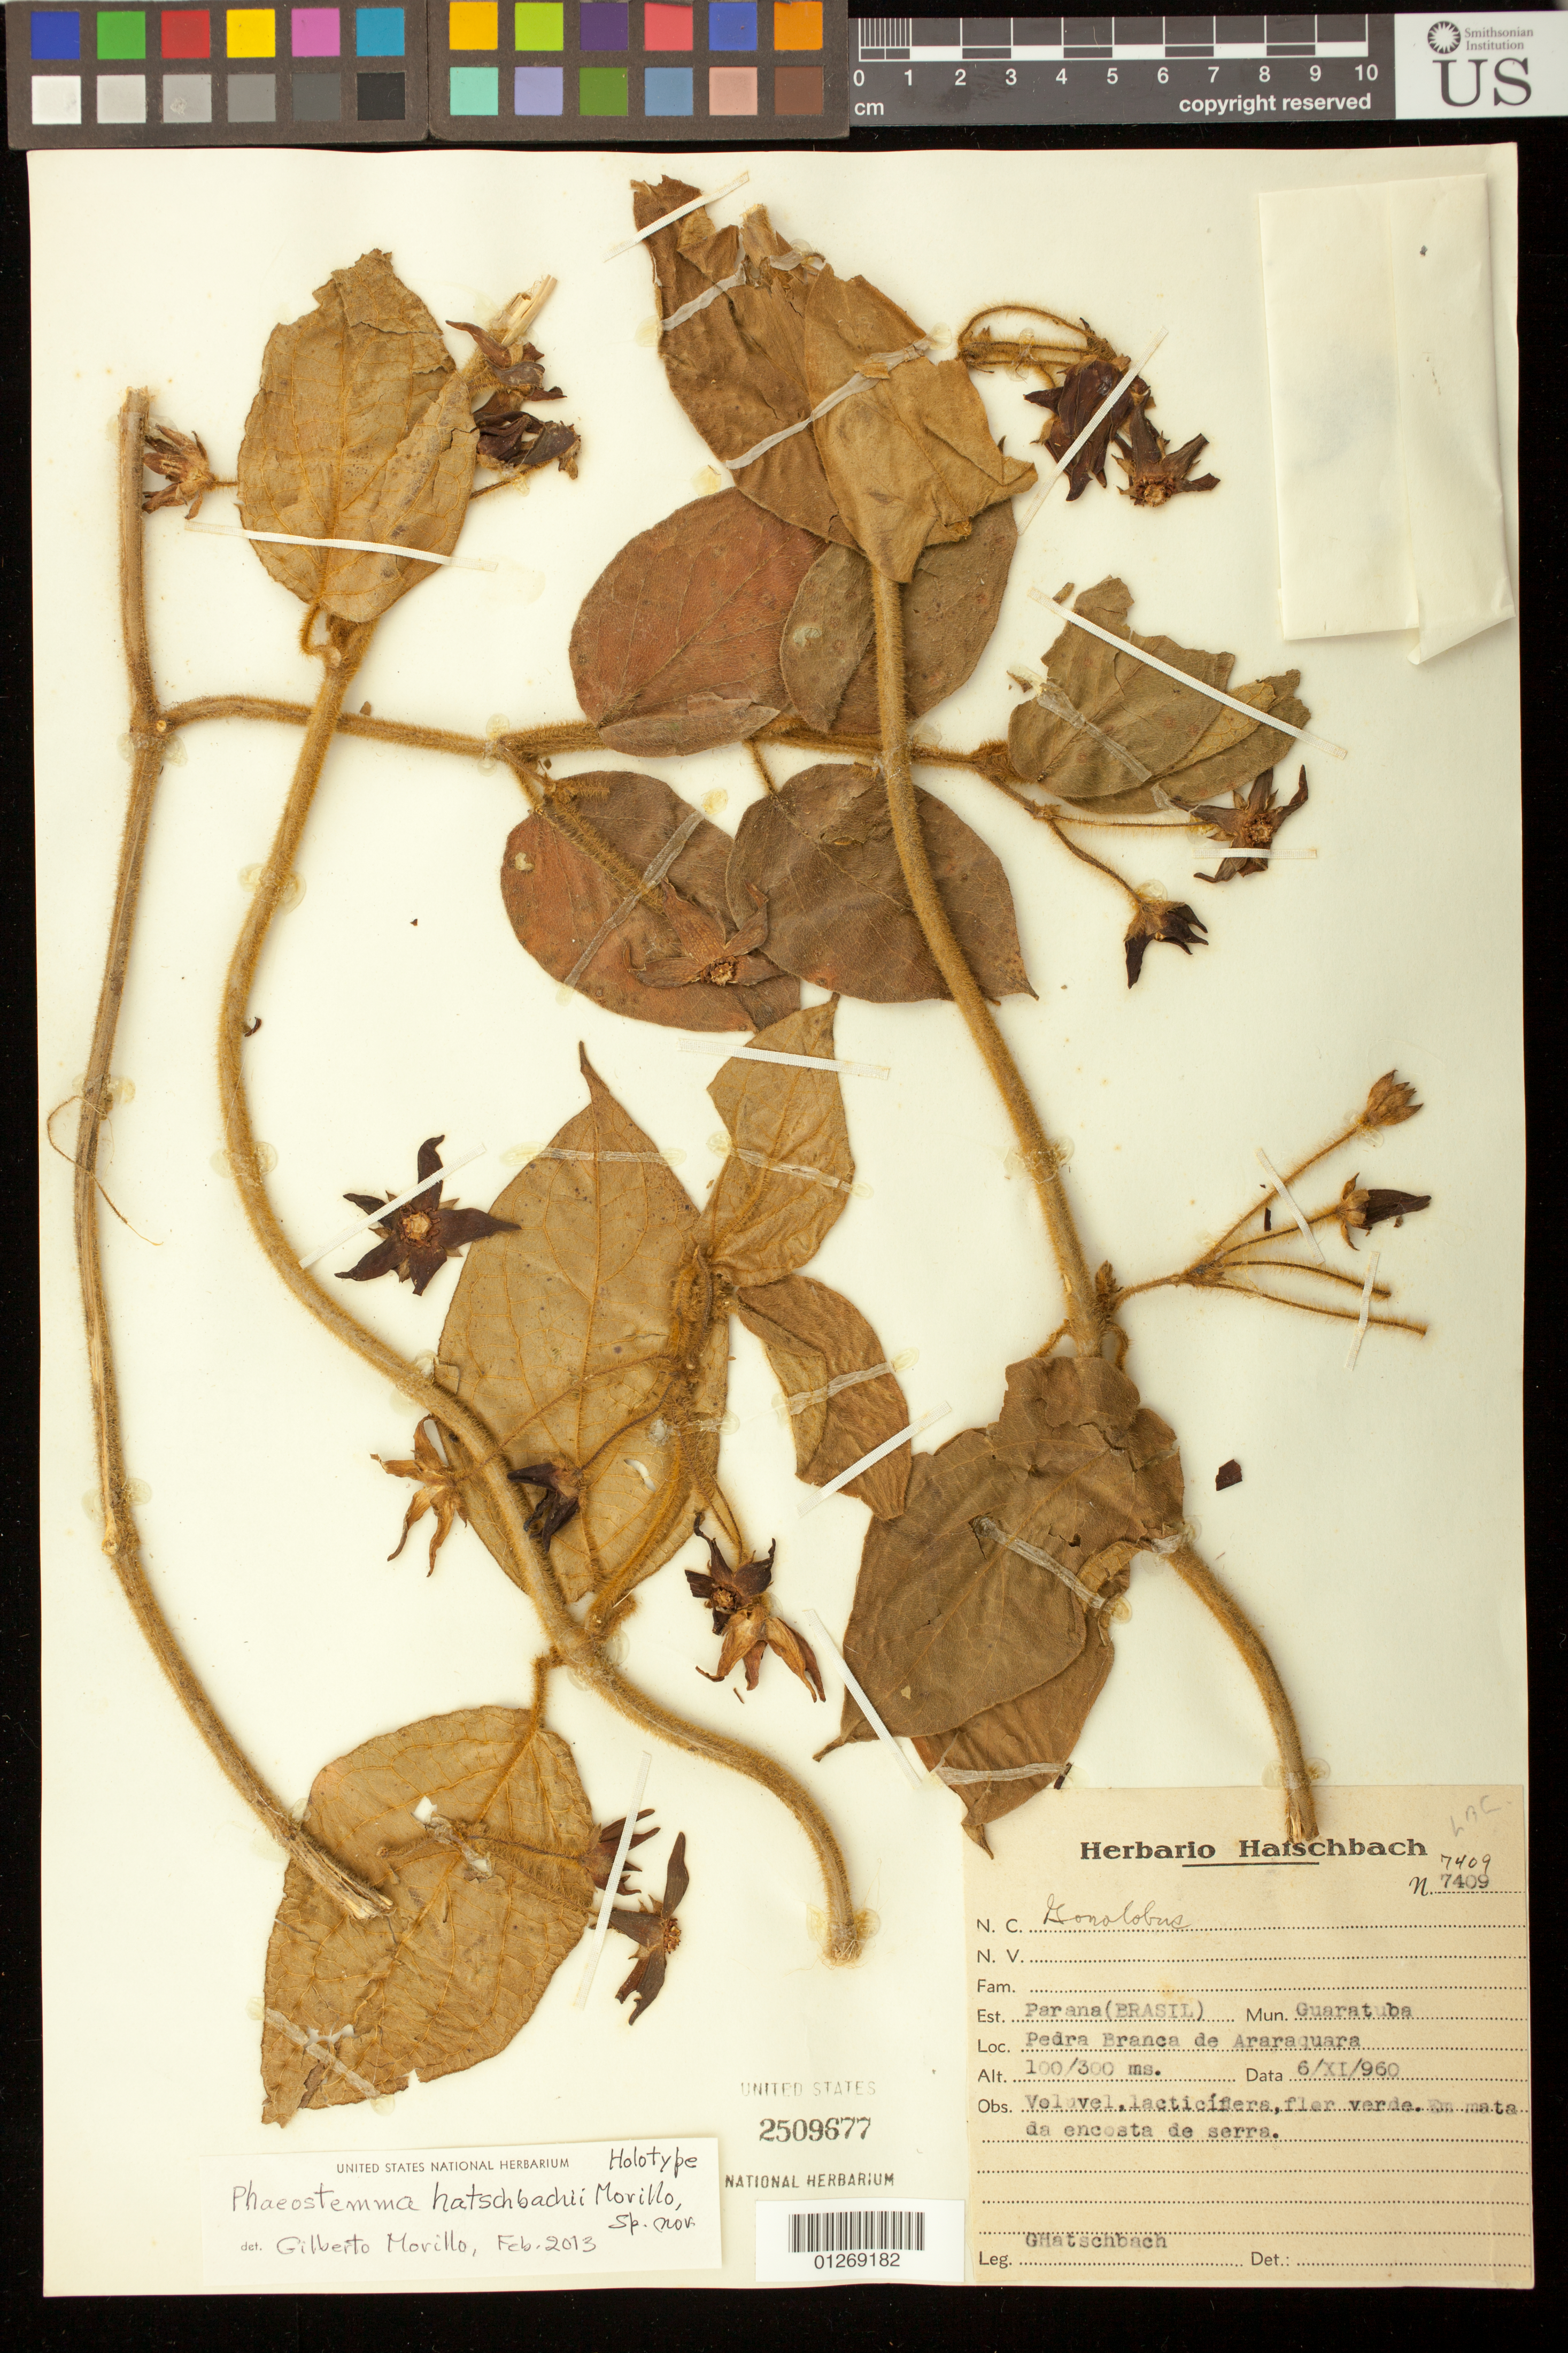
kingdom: Plantae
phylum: Tracheophyta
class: Magnoliopsida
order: Gentianales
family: Apocynaceae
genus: Phaeostemma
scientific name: Phaeostemma hatschbachii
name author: Morillo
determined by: Morillo, G. N.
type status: Holotype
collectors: G. Hatschbach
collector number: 7409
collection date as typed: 6/XI/960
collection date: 1960-11-06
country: Brazil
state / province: Paraná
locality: Est. Parana, Mun. Guaratuba. Pedra Branca de Araraquara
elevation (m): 100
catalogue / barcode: US 2509677